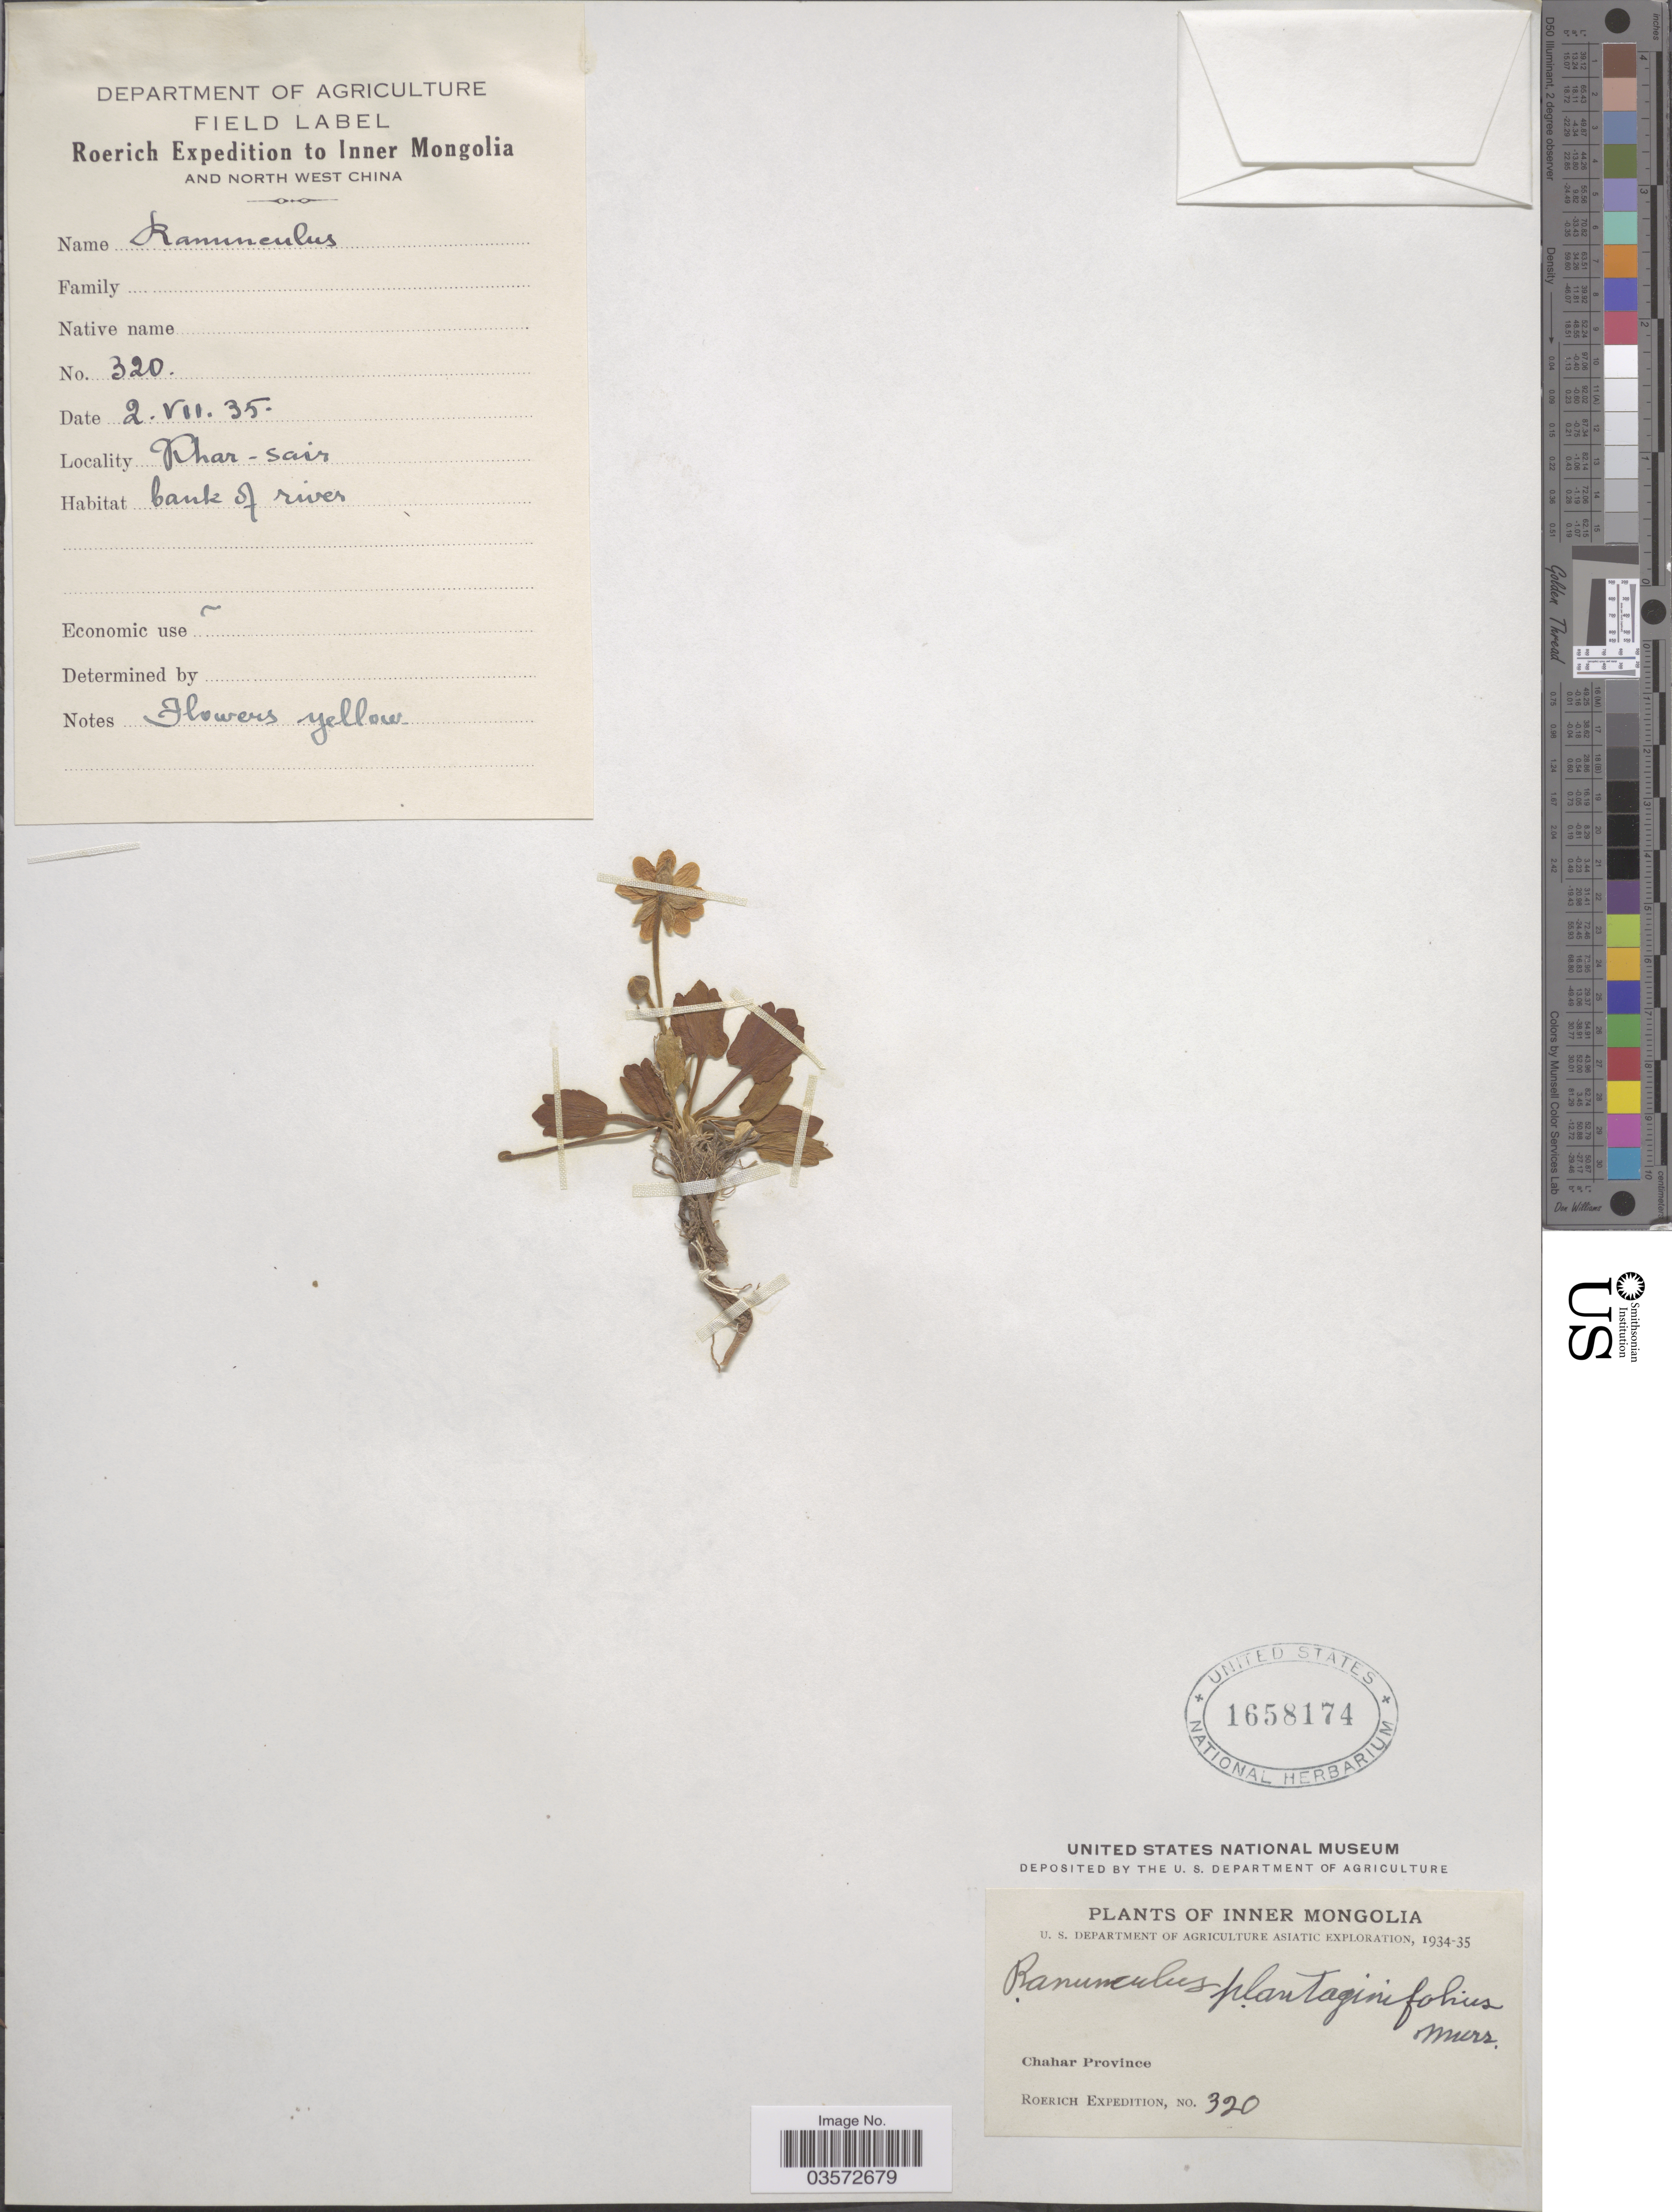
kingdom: Plantae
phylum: Tracheophyta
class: Magnoliopsida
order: Ranunculales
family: Ranunculaceae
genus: Ranunculus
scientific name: Ranunculus plantaginifolius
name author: Murray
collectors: Roerich Expedition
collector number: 320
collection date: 1935-07-02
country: China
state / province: Nei Monggol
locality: Inner Mongolia and North West China. Khar-Sair. Chahar Province.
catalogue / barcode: US 1658174